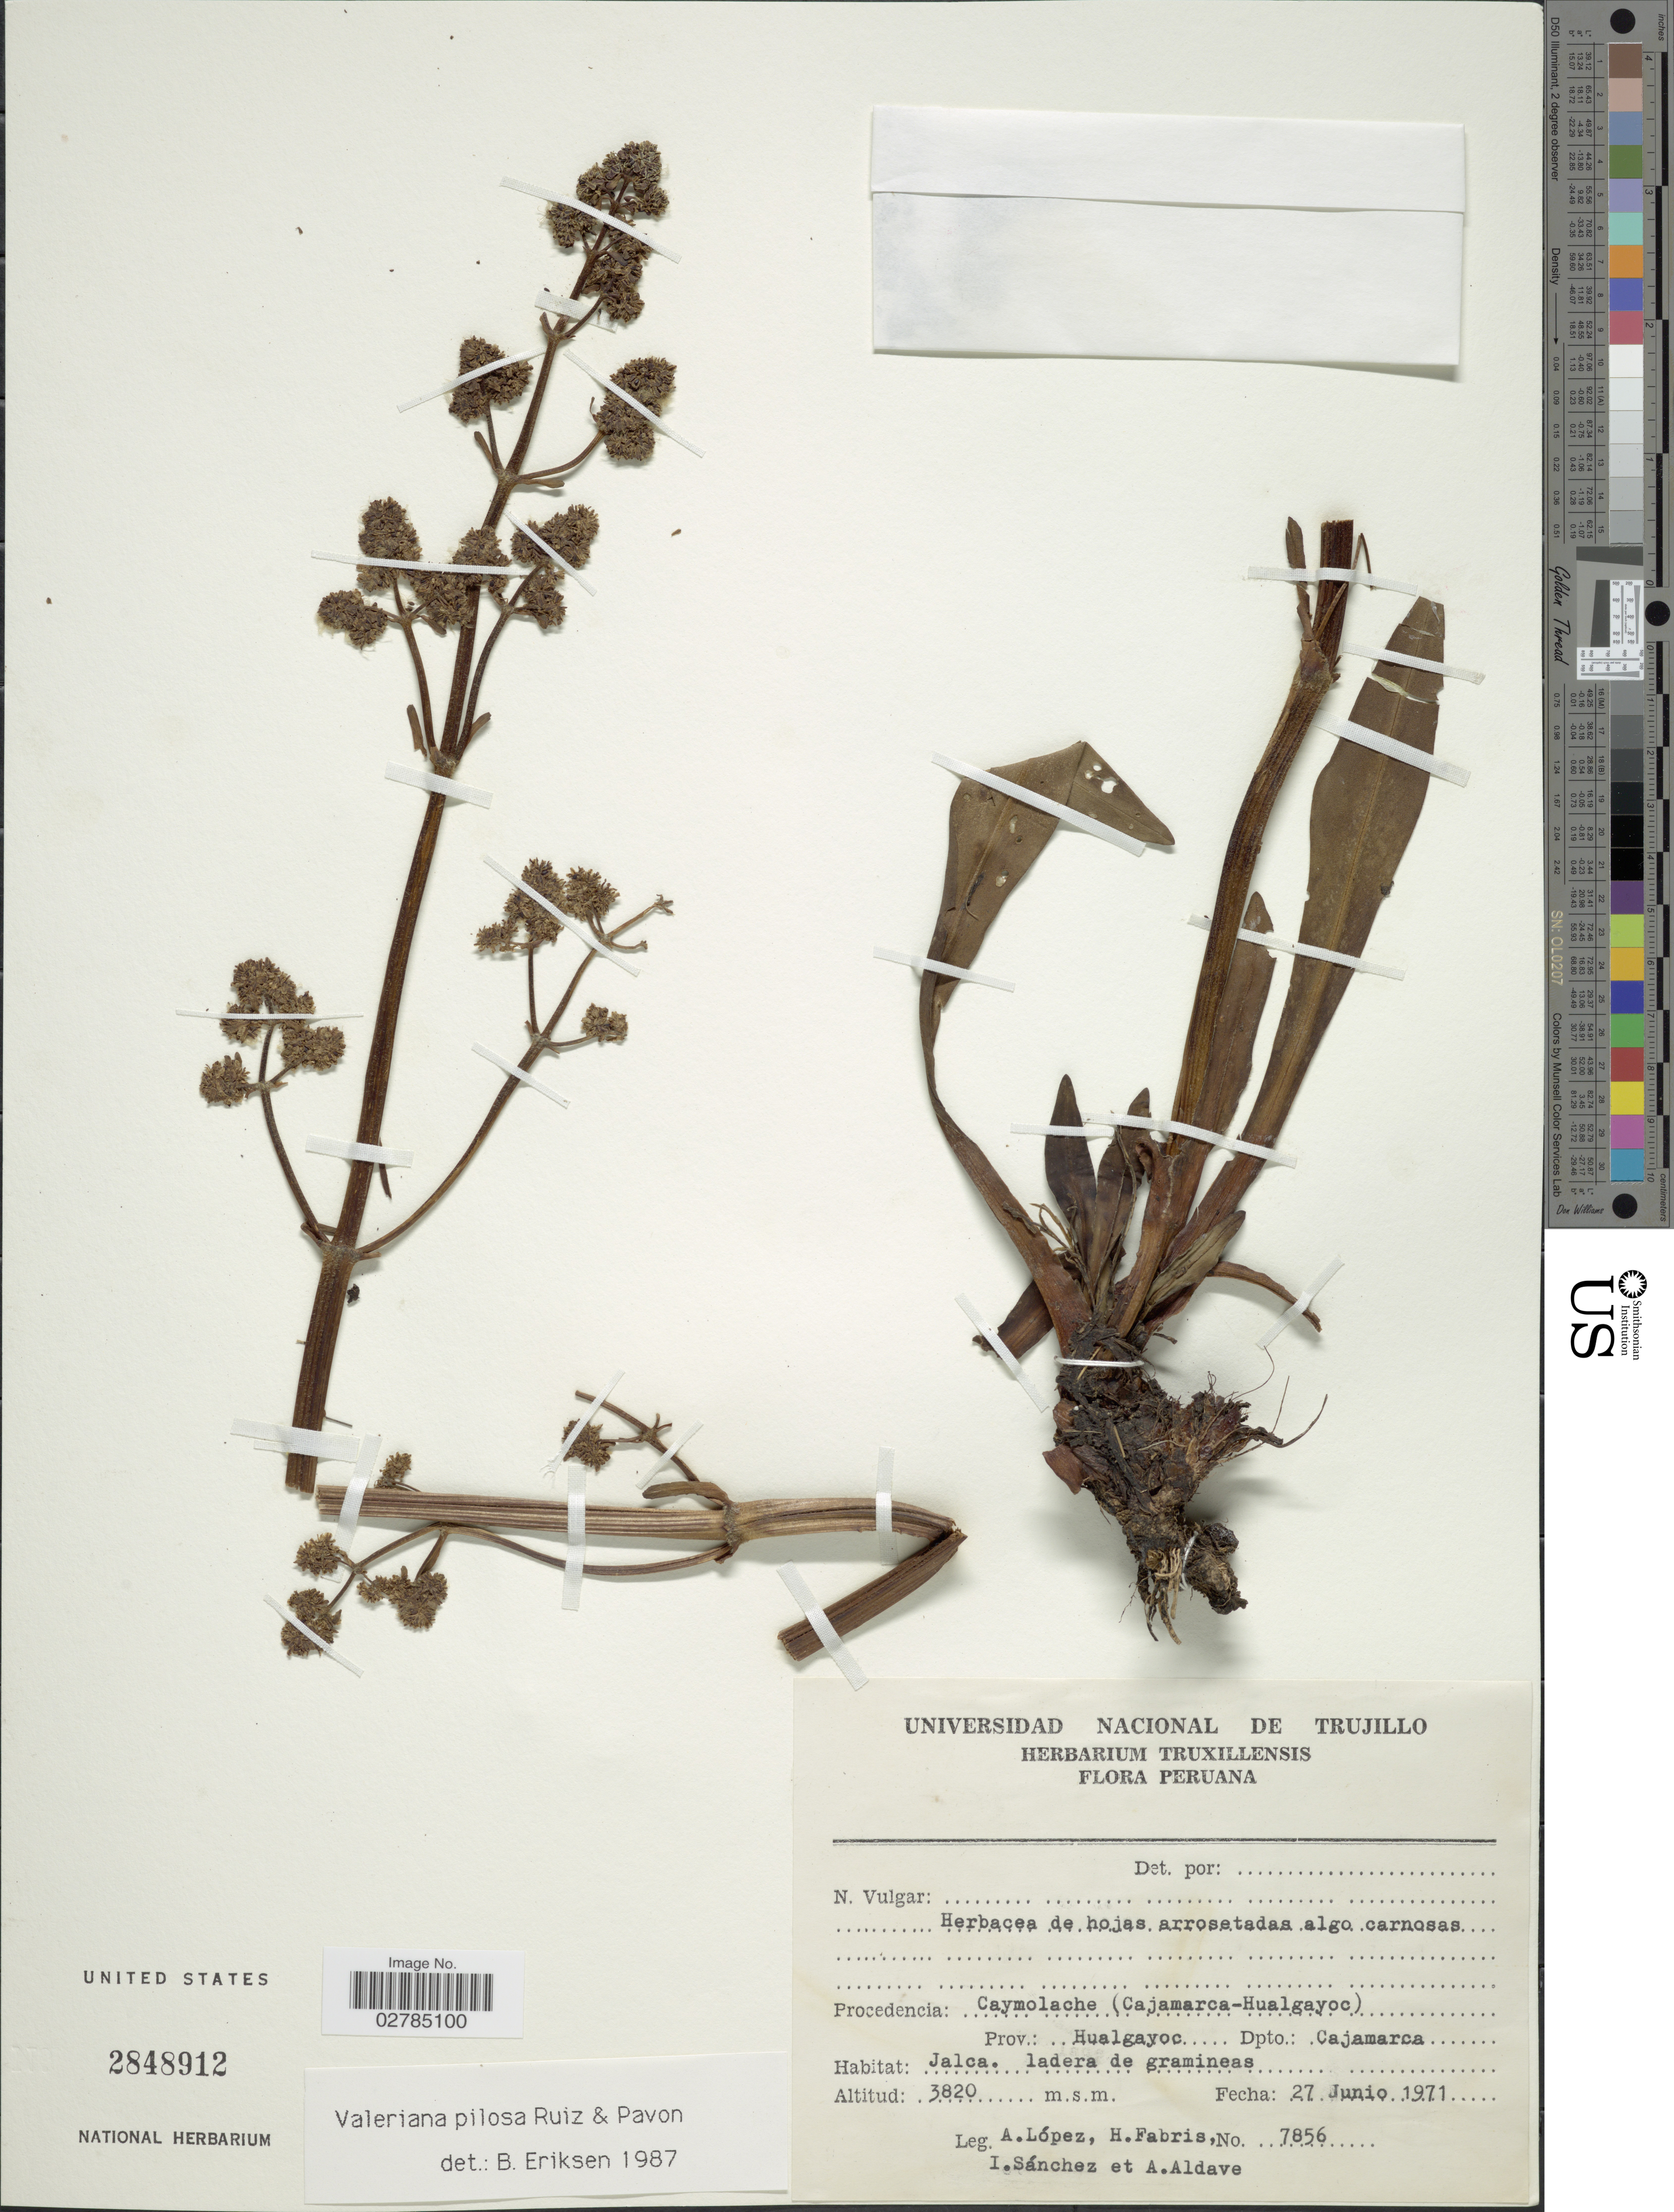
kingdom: Plantae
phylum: Tracheophyta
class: Magnoliopsida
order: Dipsacales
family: Caprifoliaceae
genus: Valeriana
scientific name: Valeriana pilosa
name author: Ruiz & Pav.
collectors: A. López, H. Fabris, I. Sánchez & A. Aldave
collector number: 7856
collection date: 1971-06-27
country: Peru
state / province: Cajamarca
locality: Procedencia Caymolache (Cajamarca-Hualgayoc), Prov. Hualgayoc, Dpto. Cajamarca.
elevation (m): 3820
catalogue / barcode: US 2848912